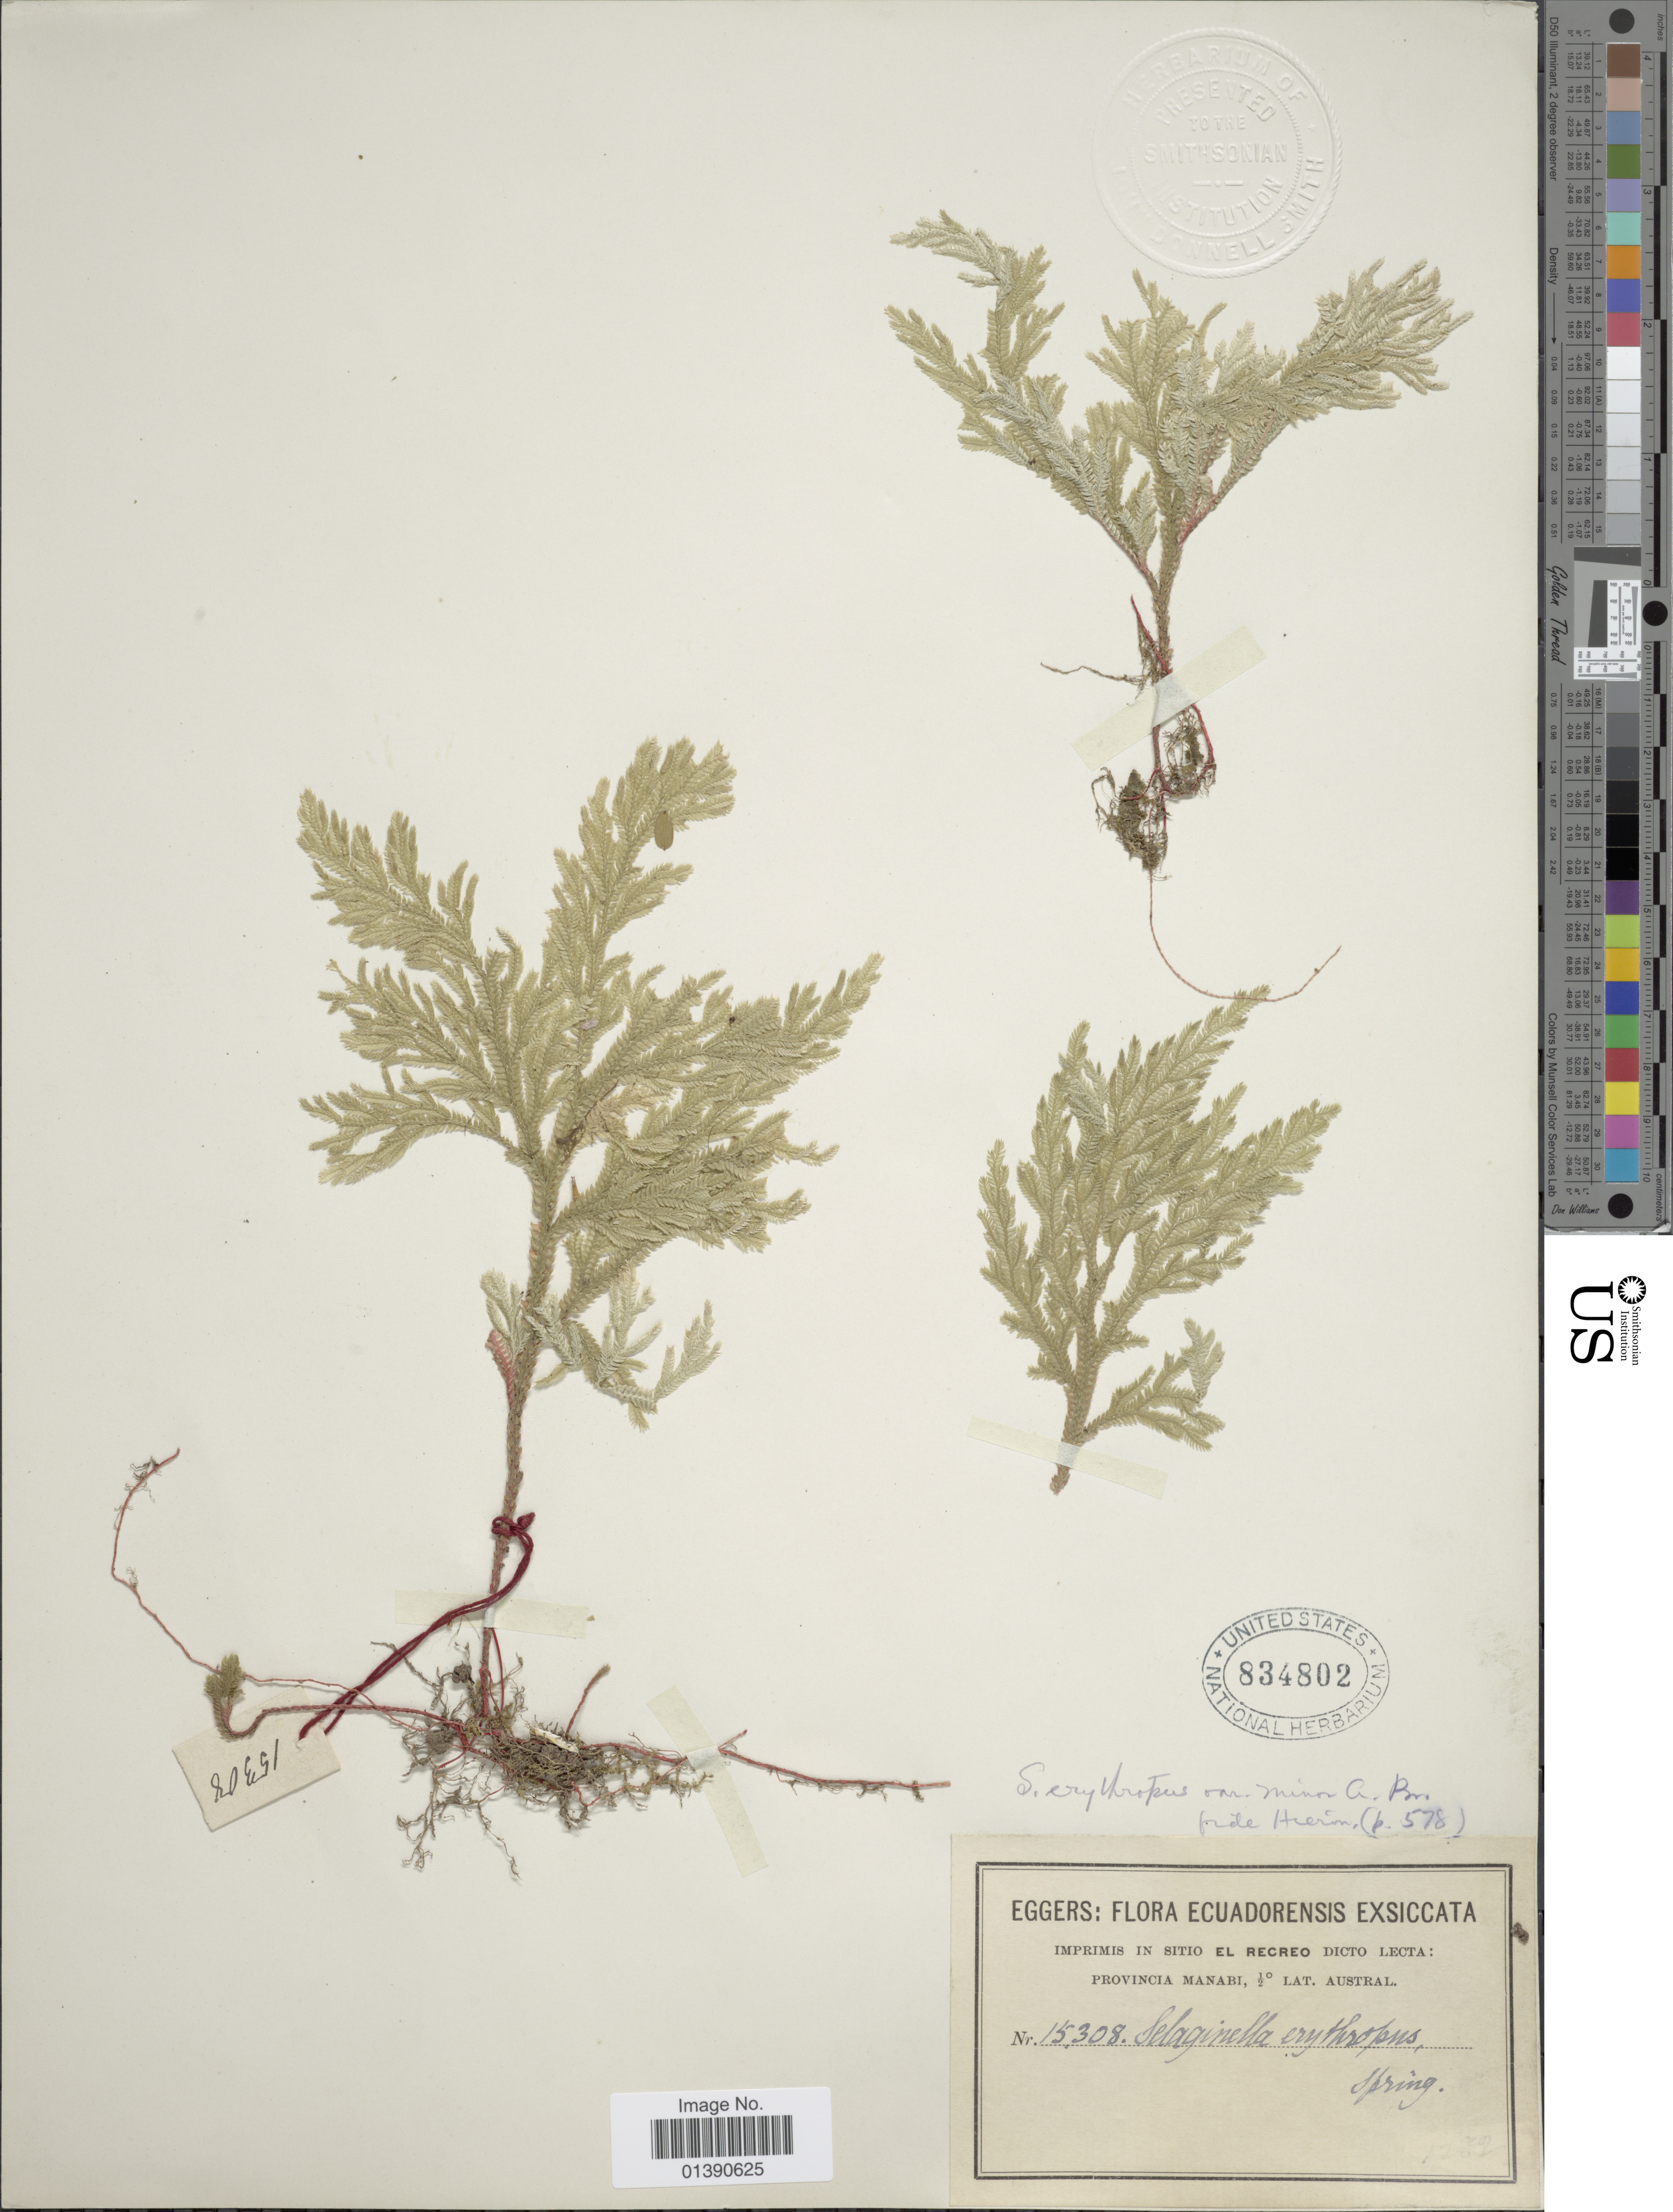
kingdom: Plantae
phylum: Tracheophyta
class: Lycopodiopsida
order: Selaginellales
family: Selaginellaceae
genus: Selaginella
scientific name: Selaginella erythropus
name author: (Mart.) Hieron.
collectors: -. Eggers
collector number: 15308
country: Ecuador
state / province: Manabí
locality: Imprimis in sitio L Recreo Dicto Lecta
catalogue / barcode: US 834802